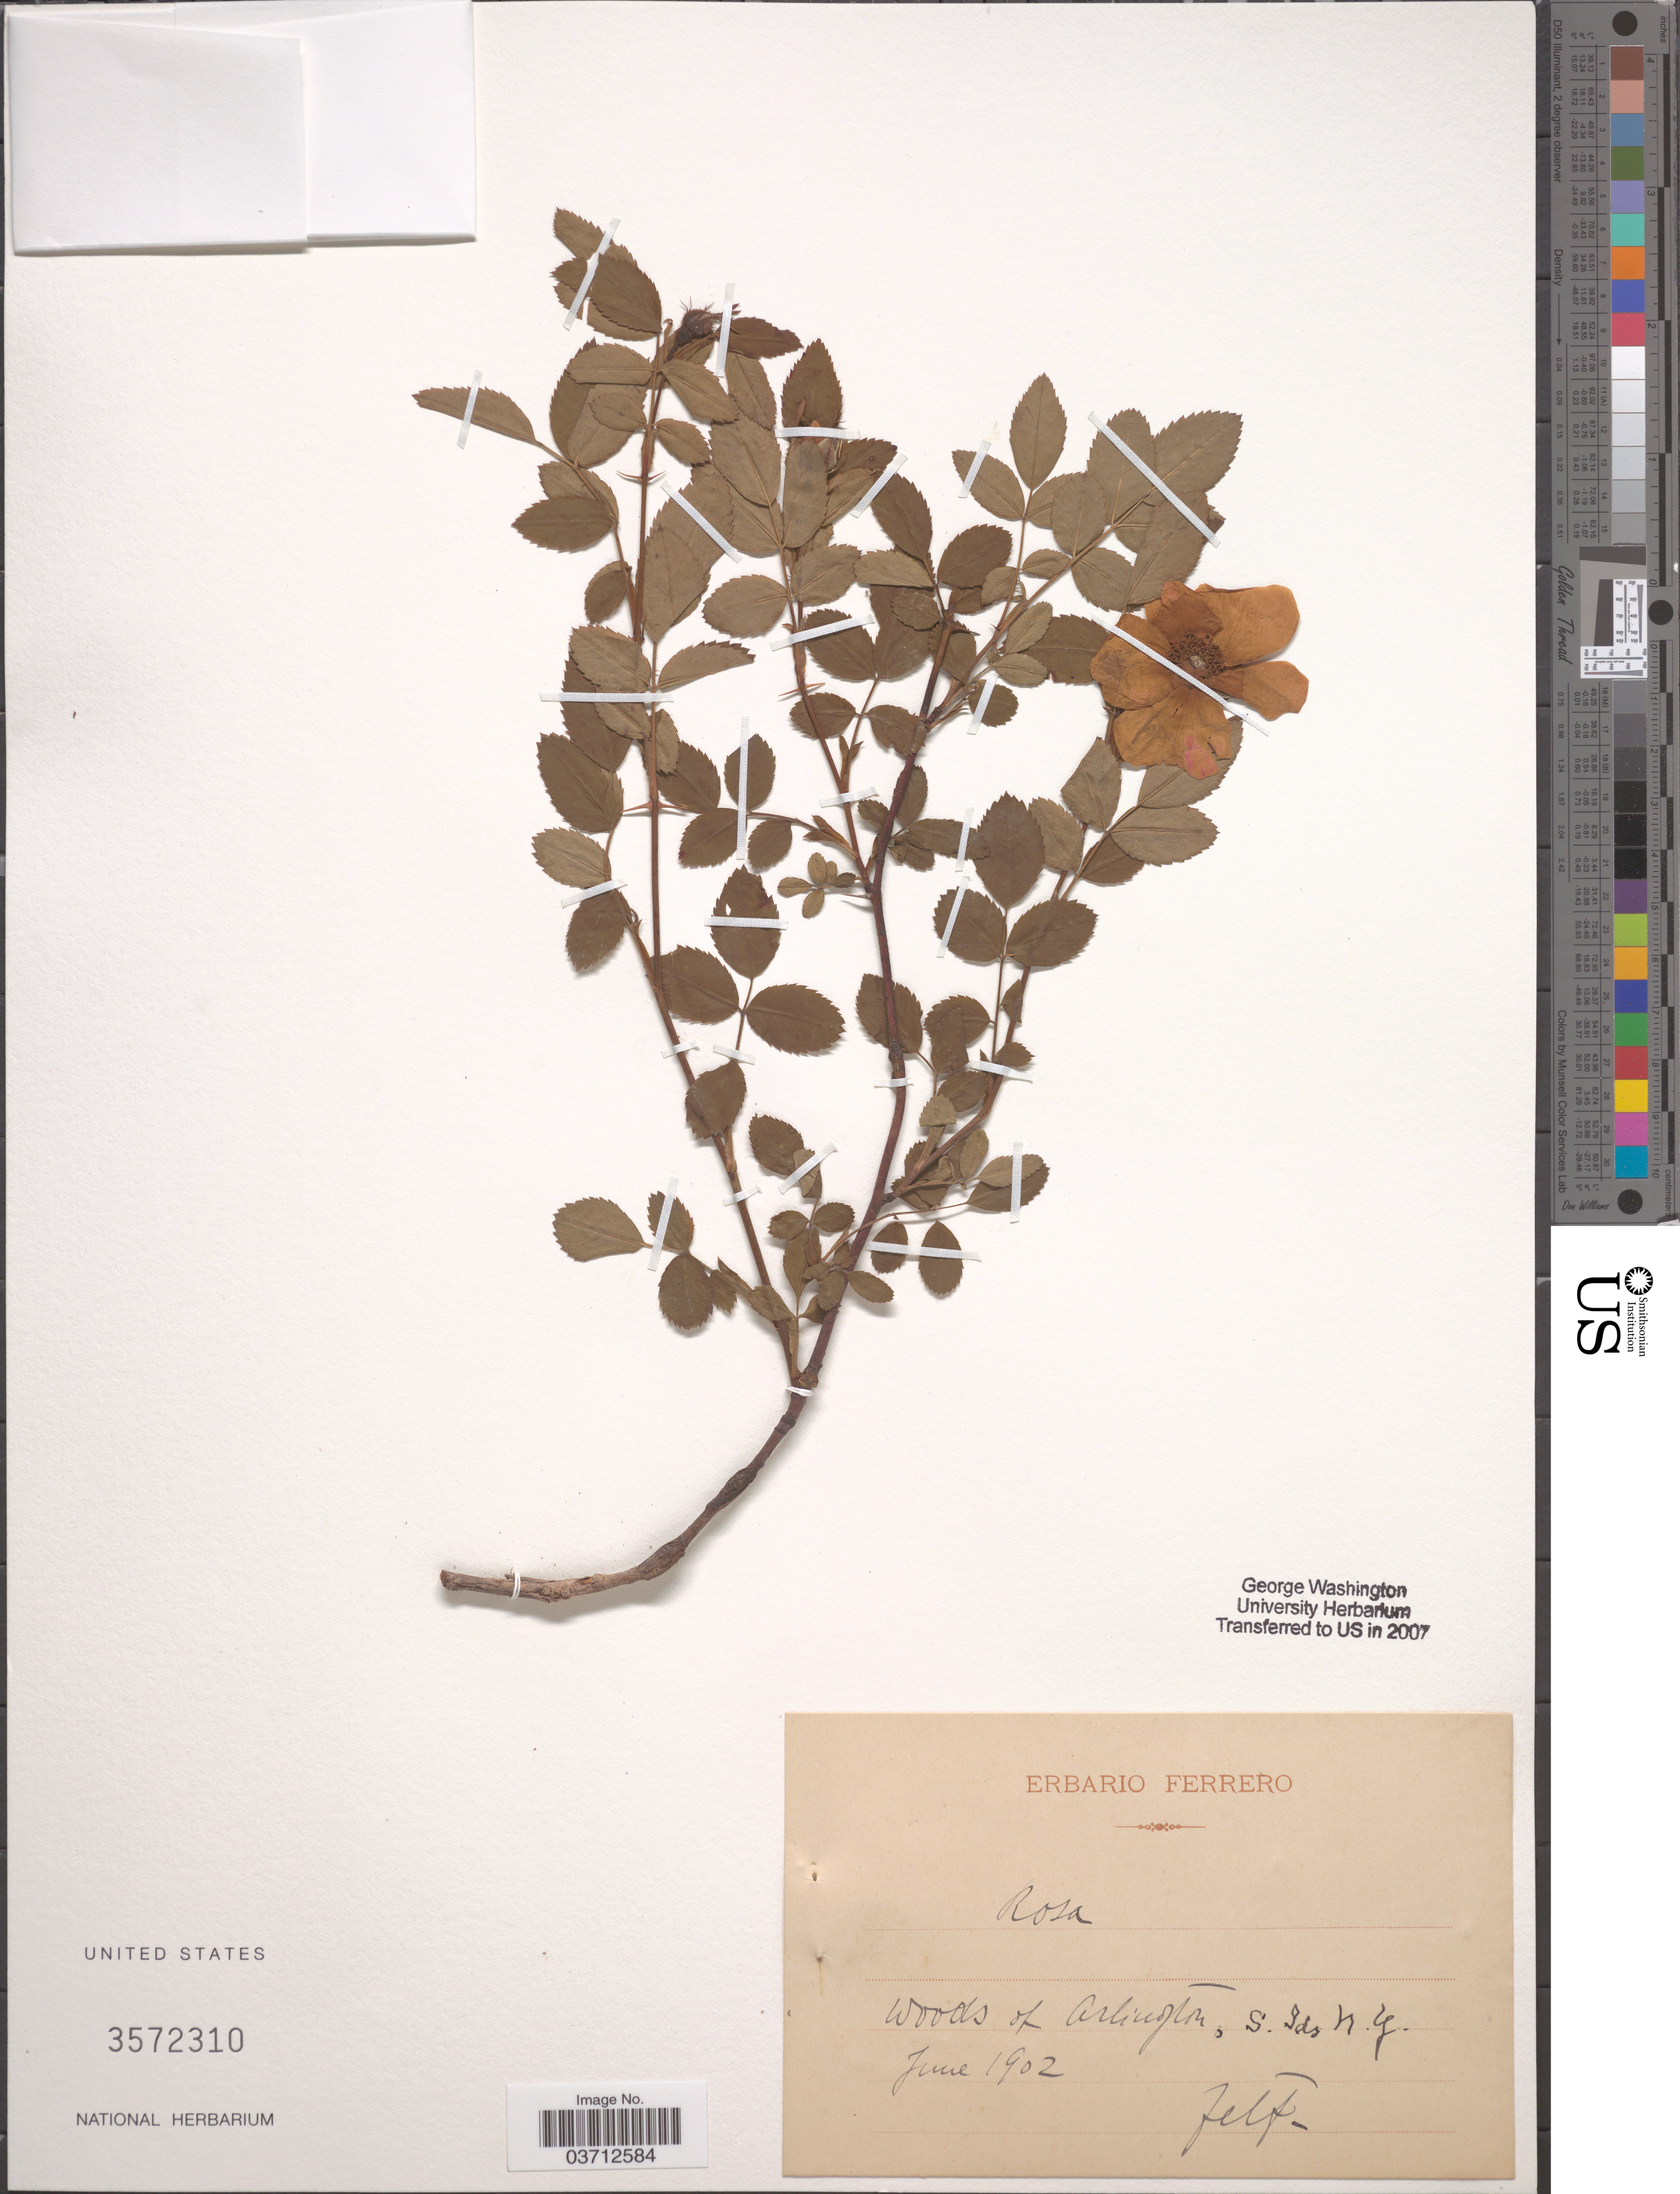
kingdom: Plantae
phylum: Tracheophyta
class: Magnoliopsida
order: Rosales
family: Rosaceae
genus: Rosa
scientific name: Rosa sp.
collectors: F. Ferrero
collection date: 1902-06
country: United States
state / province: New York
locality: Woods of Arlington, S.Ids.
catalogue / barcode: US 3572310